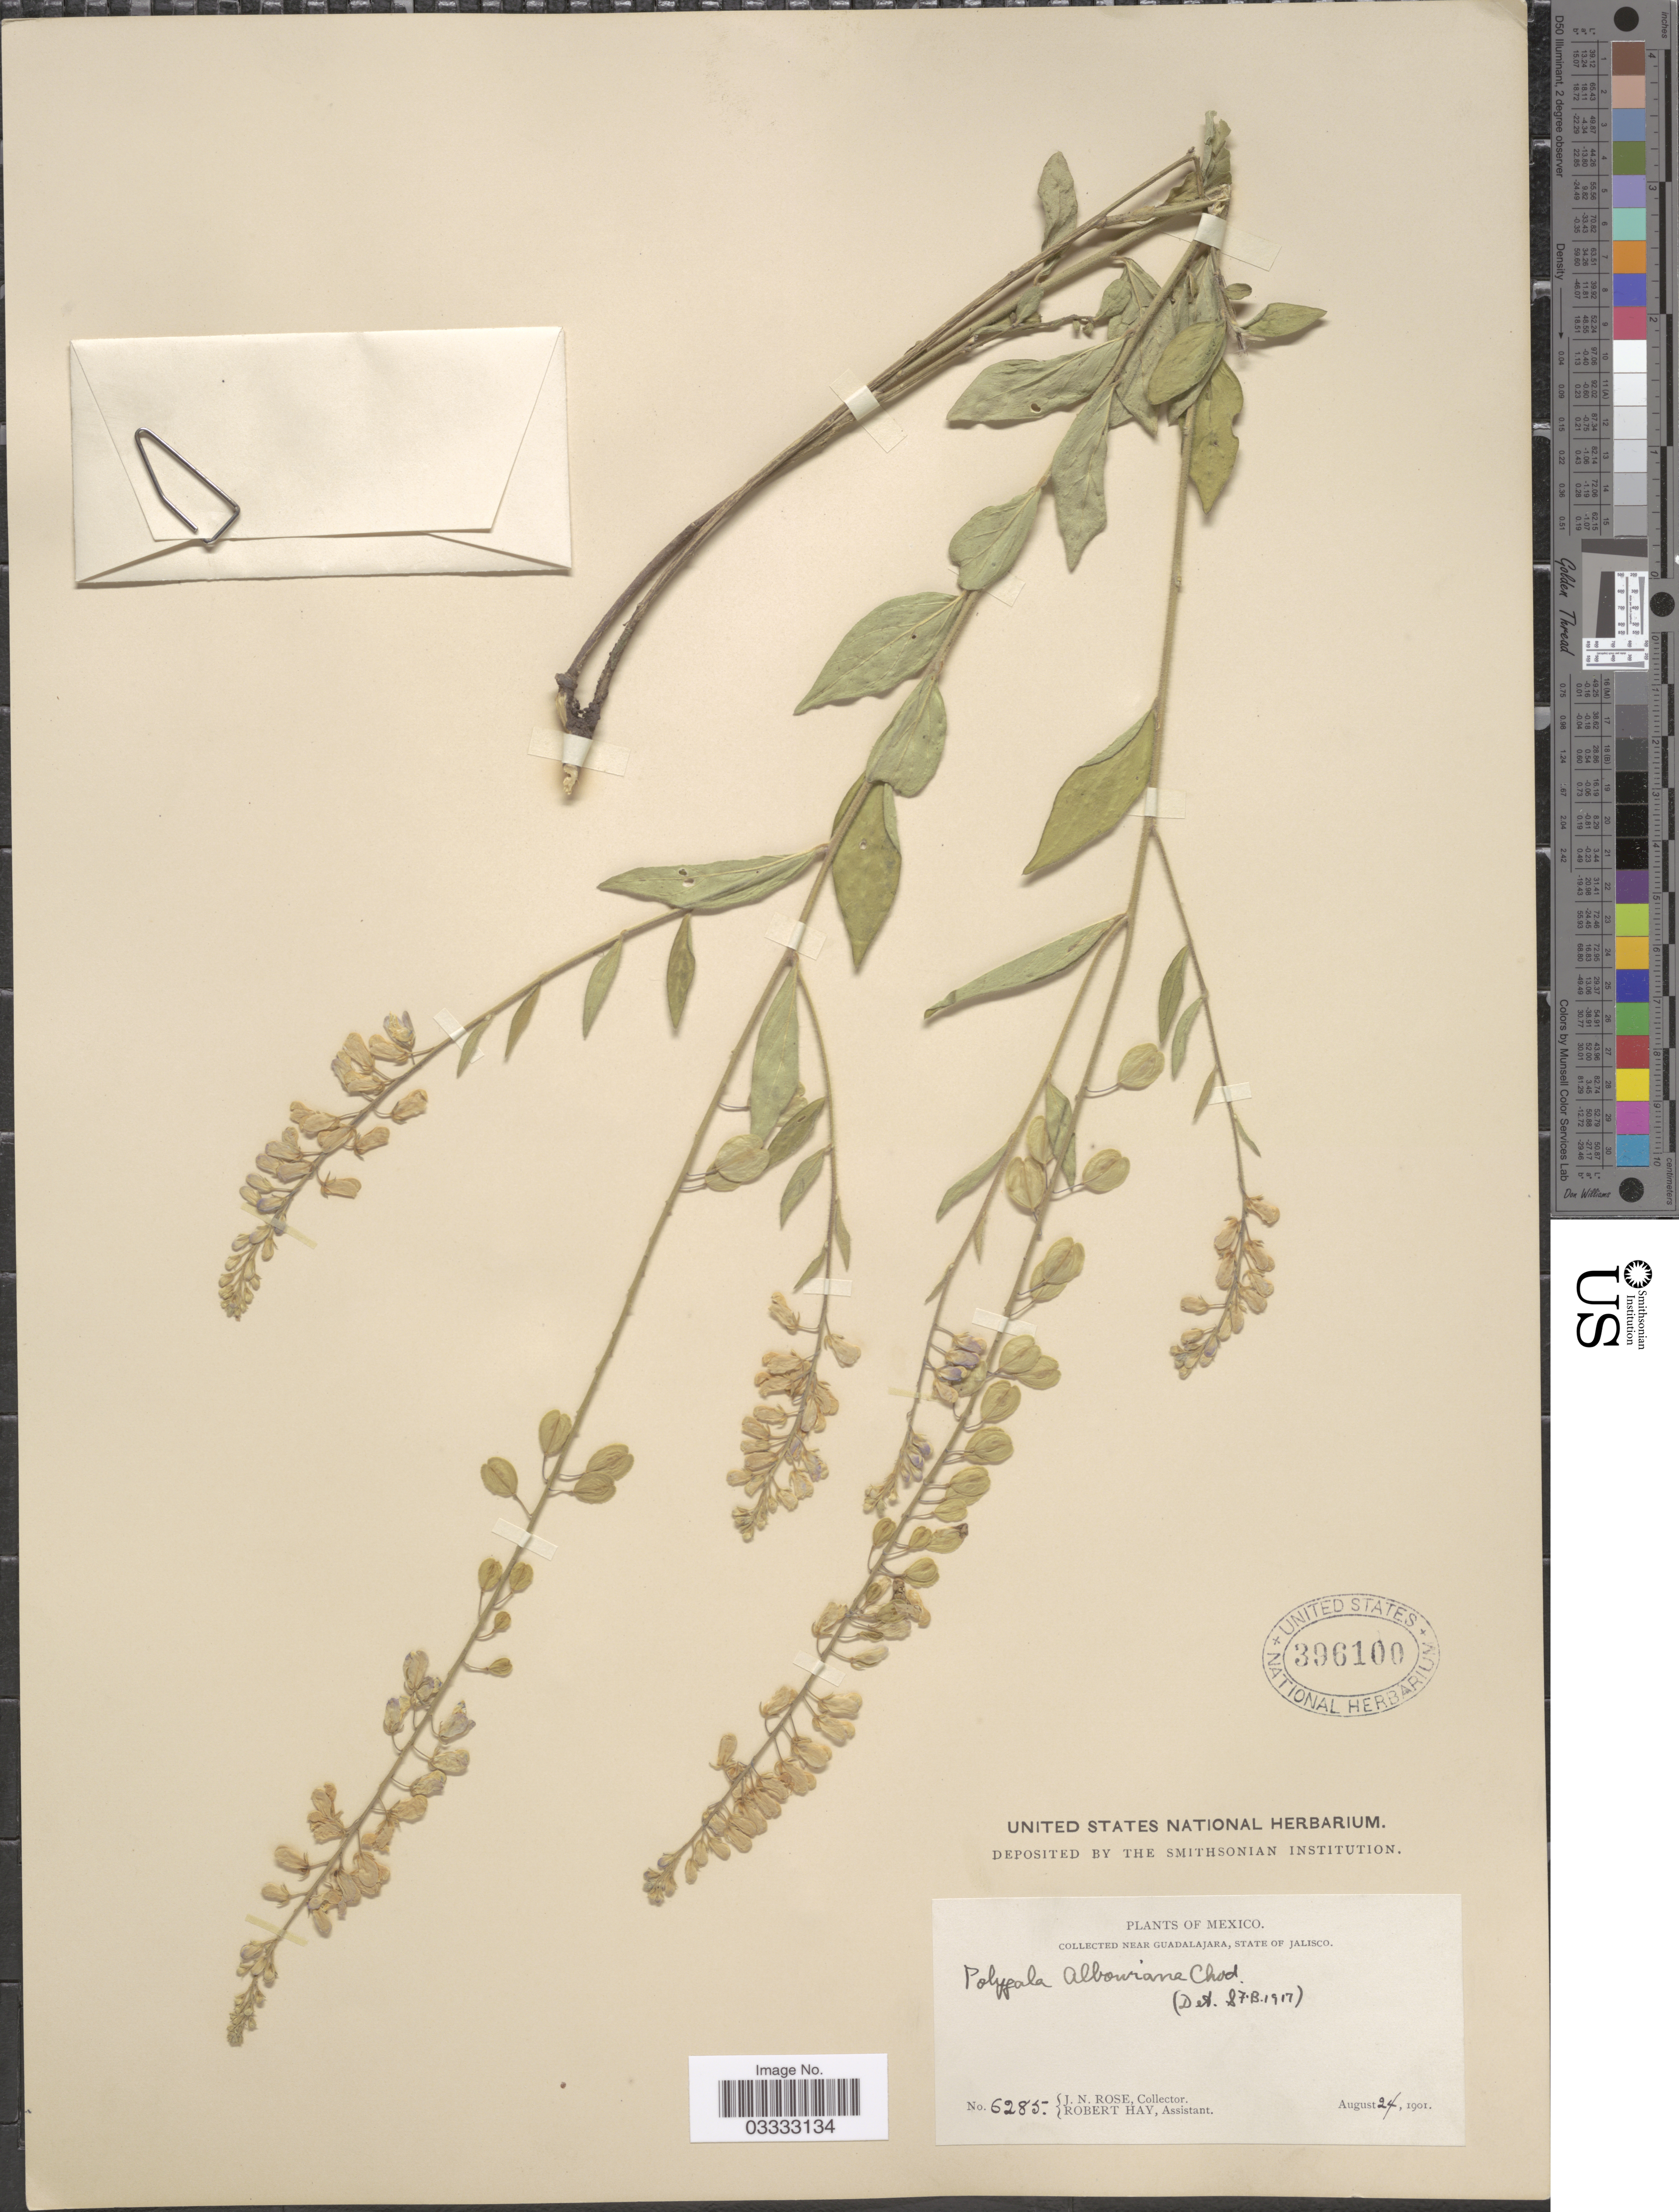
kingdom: Plantae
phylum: Tracheophyta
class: Magnoliopsida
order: Fabales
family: Polygalaceae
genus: Hebecarpa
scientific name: Hebecarpa rivinifolia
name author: (Kunth) J.R. Abbott & J.F.B. Pastore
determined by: Strong, Mark T., (BOT), Smithsonian Institution - National Museum of Natural History (UNITED STATES)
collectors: J. N. Rose & R. Hay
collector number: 6285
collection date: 1901-08-24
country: Mexico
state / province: Jalisco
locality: Near Guadalajara.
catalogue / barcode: US 396100